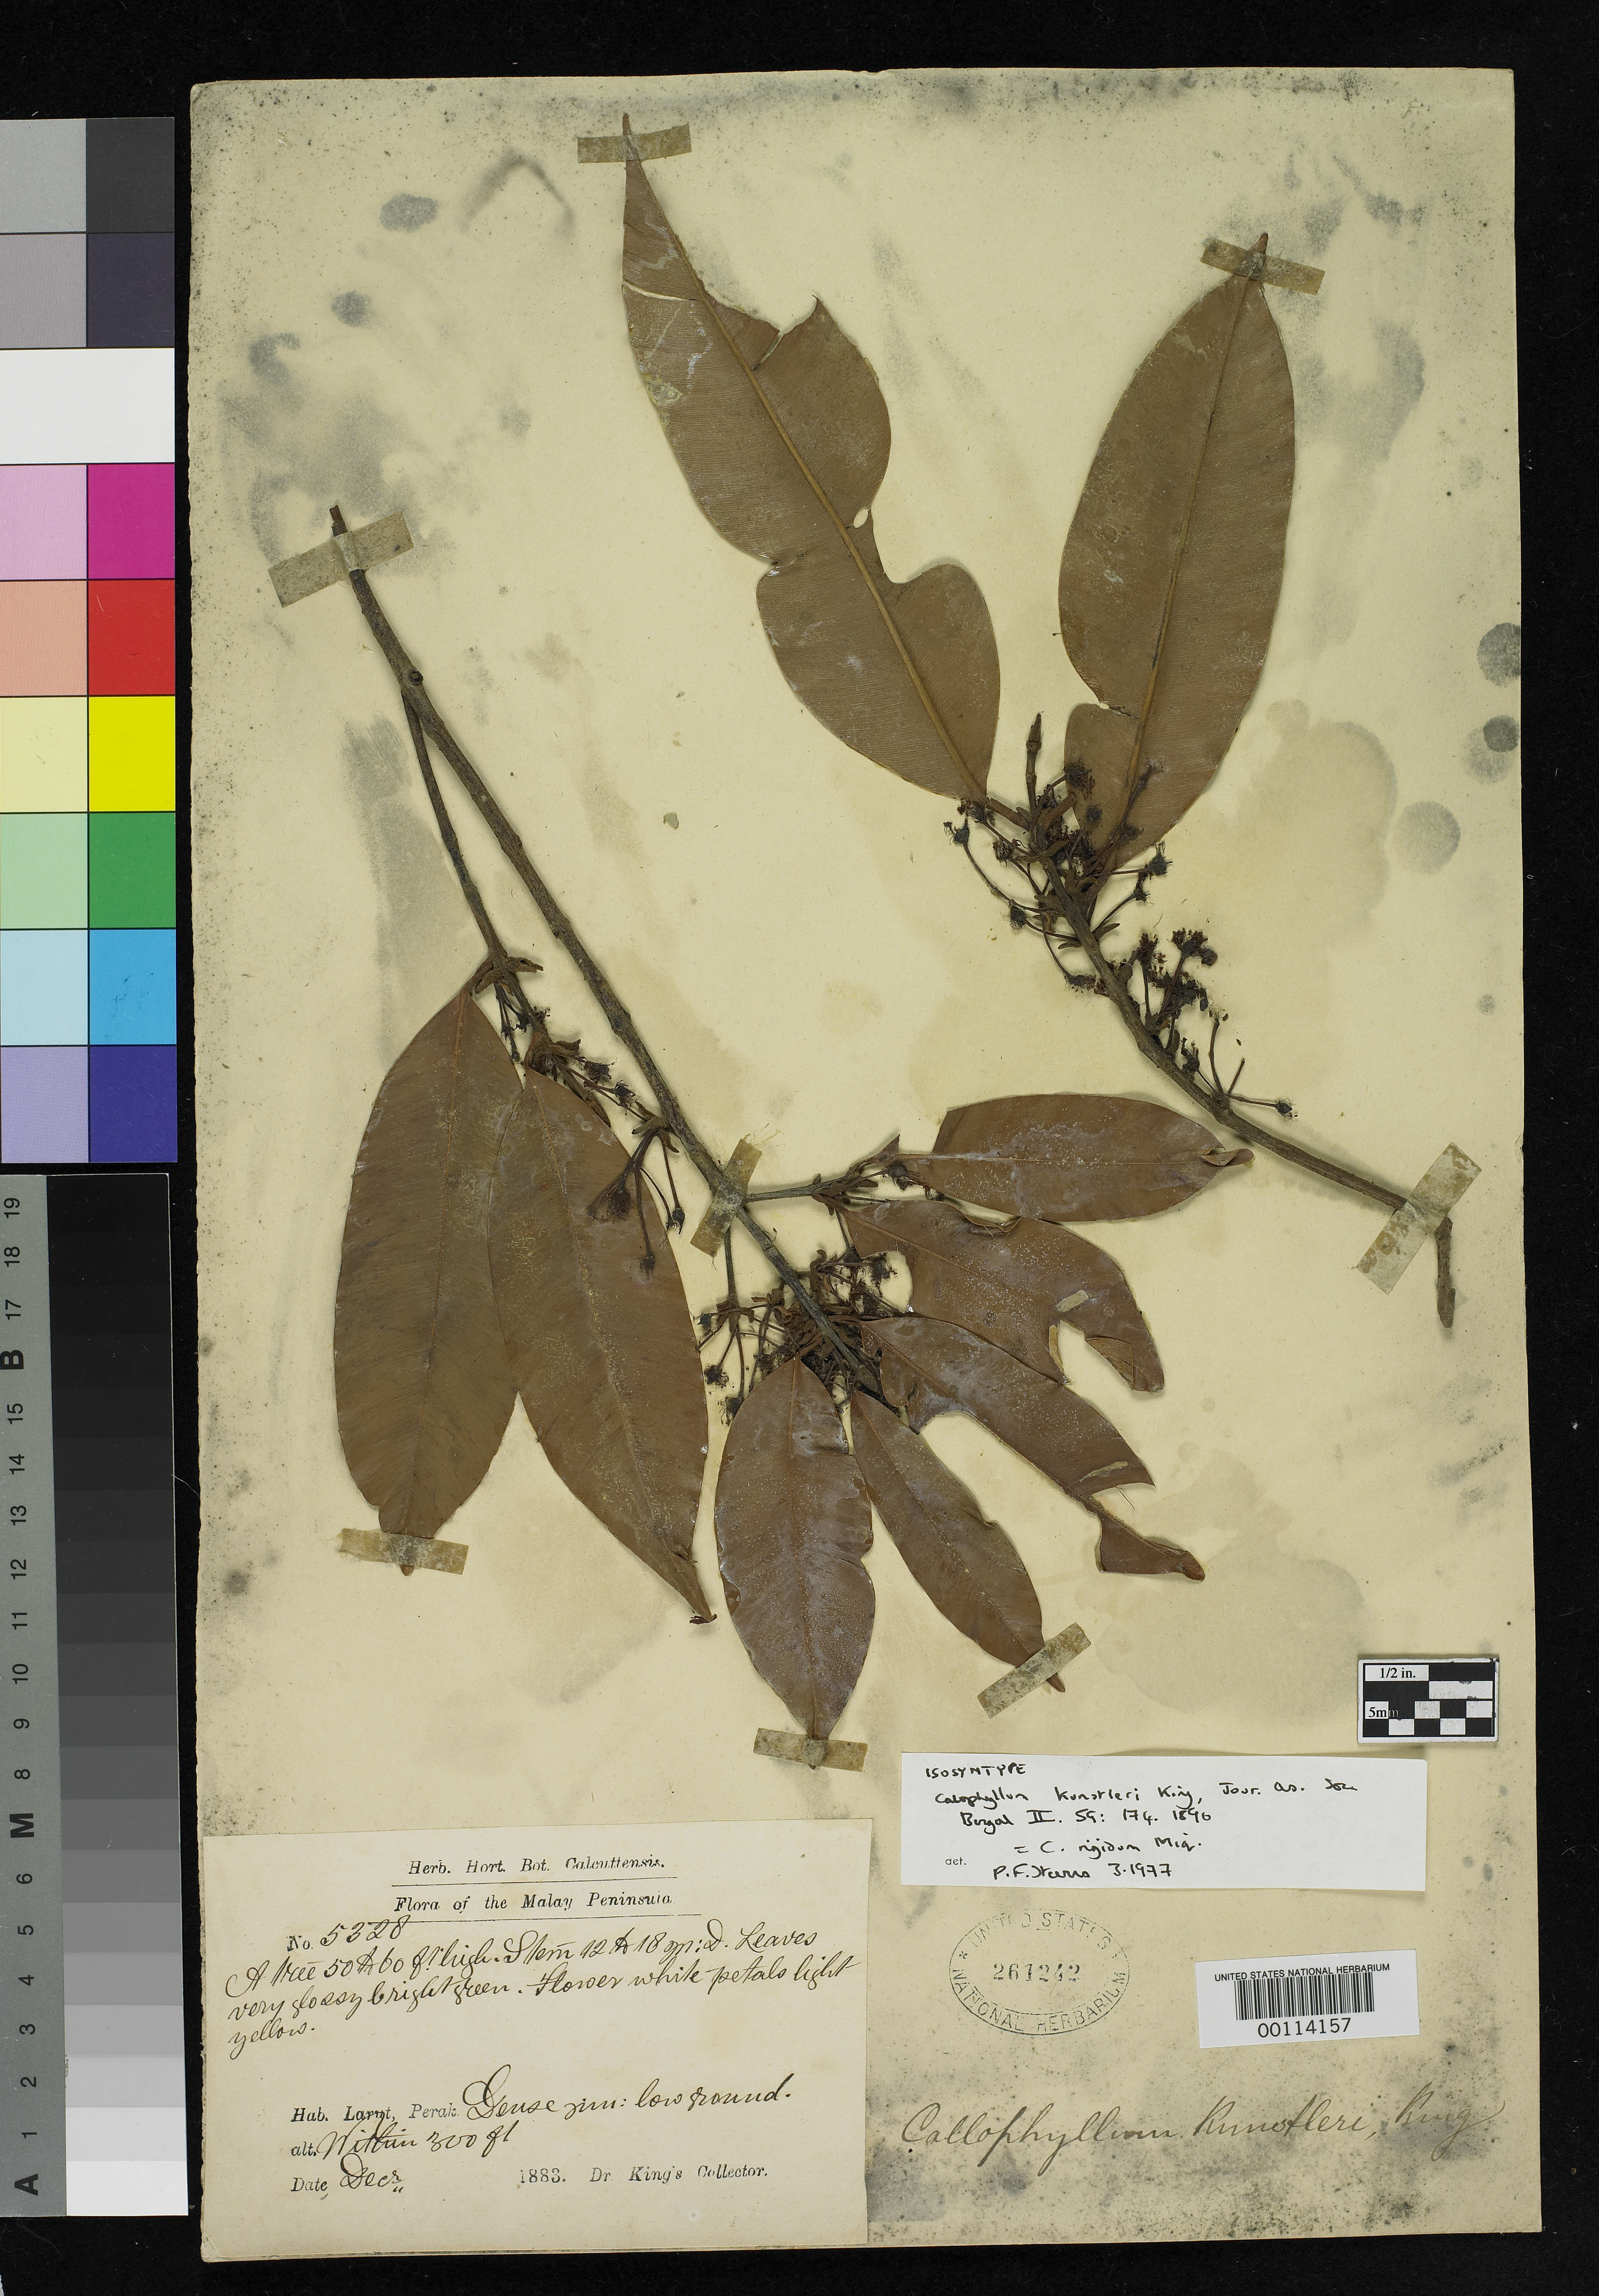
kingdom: Plantae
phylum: Tracheophyta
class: Magnoliopsida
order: Malpighiales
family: Calophyllaceae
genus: Calophyllum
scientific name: Calophyllum kunstleri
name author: King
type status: Isosyntype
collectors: H. Kunstler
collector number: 5328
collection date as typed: Dec 1883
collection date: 1883-12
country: Malaysia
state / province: Perak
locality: Larut; Alt.300 ft. [Malay Peninsula]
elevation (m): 91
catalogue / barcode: US 261242